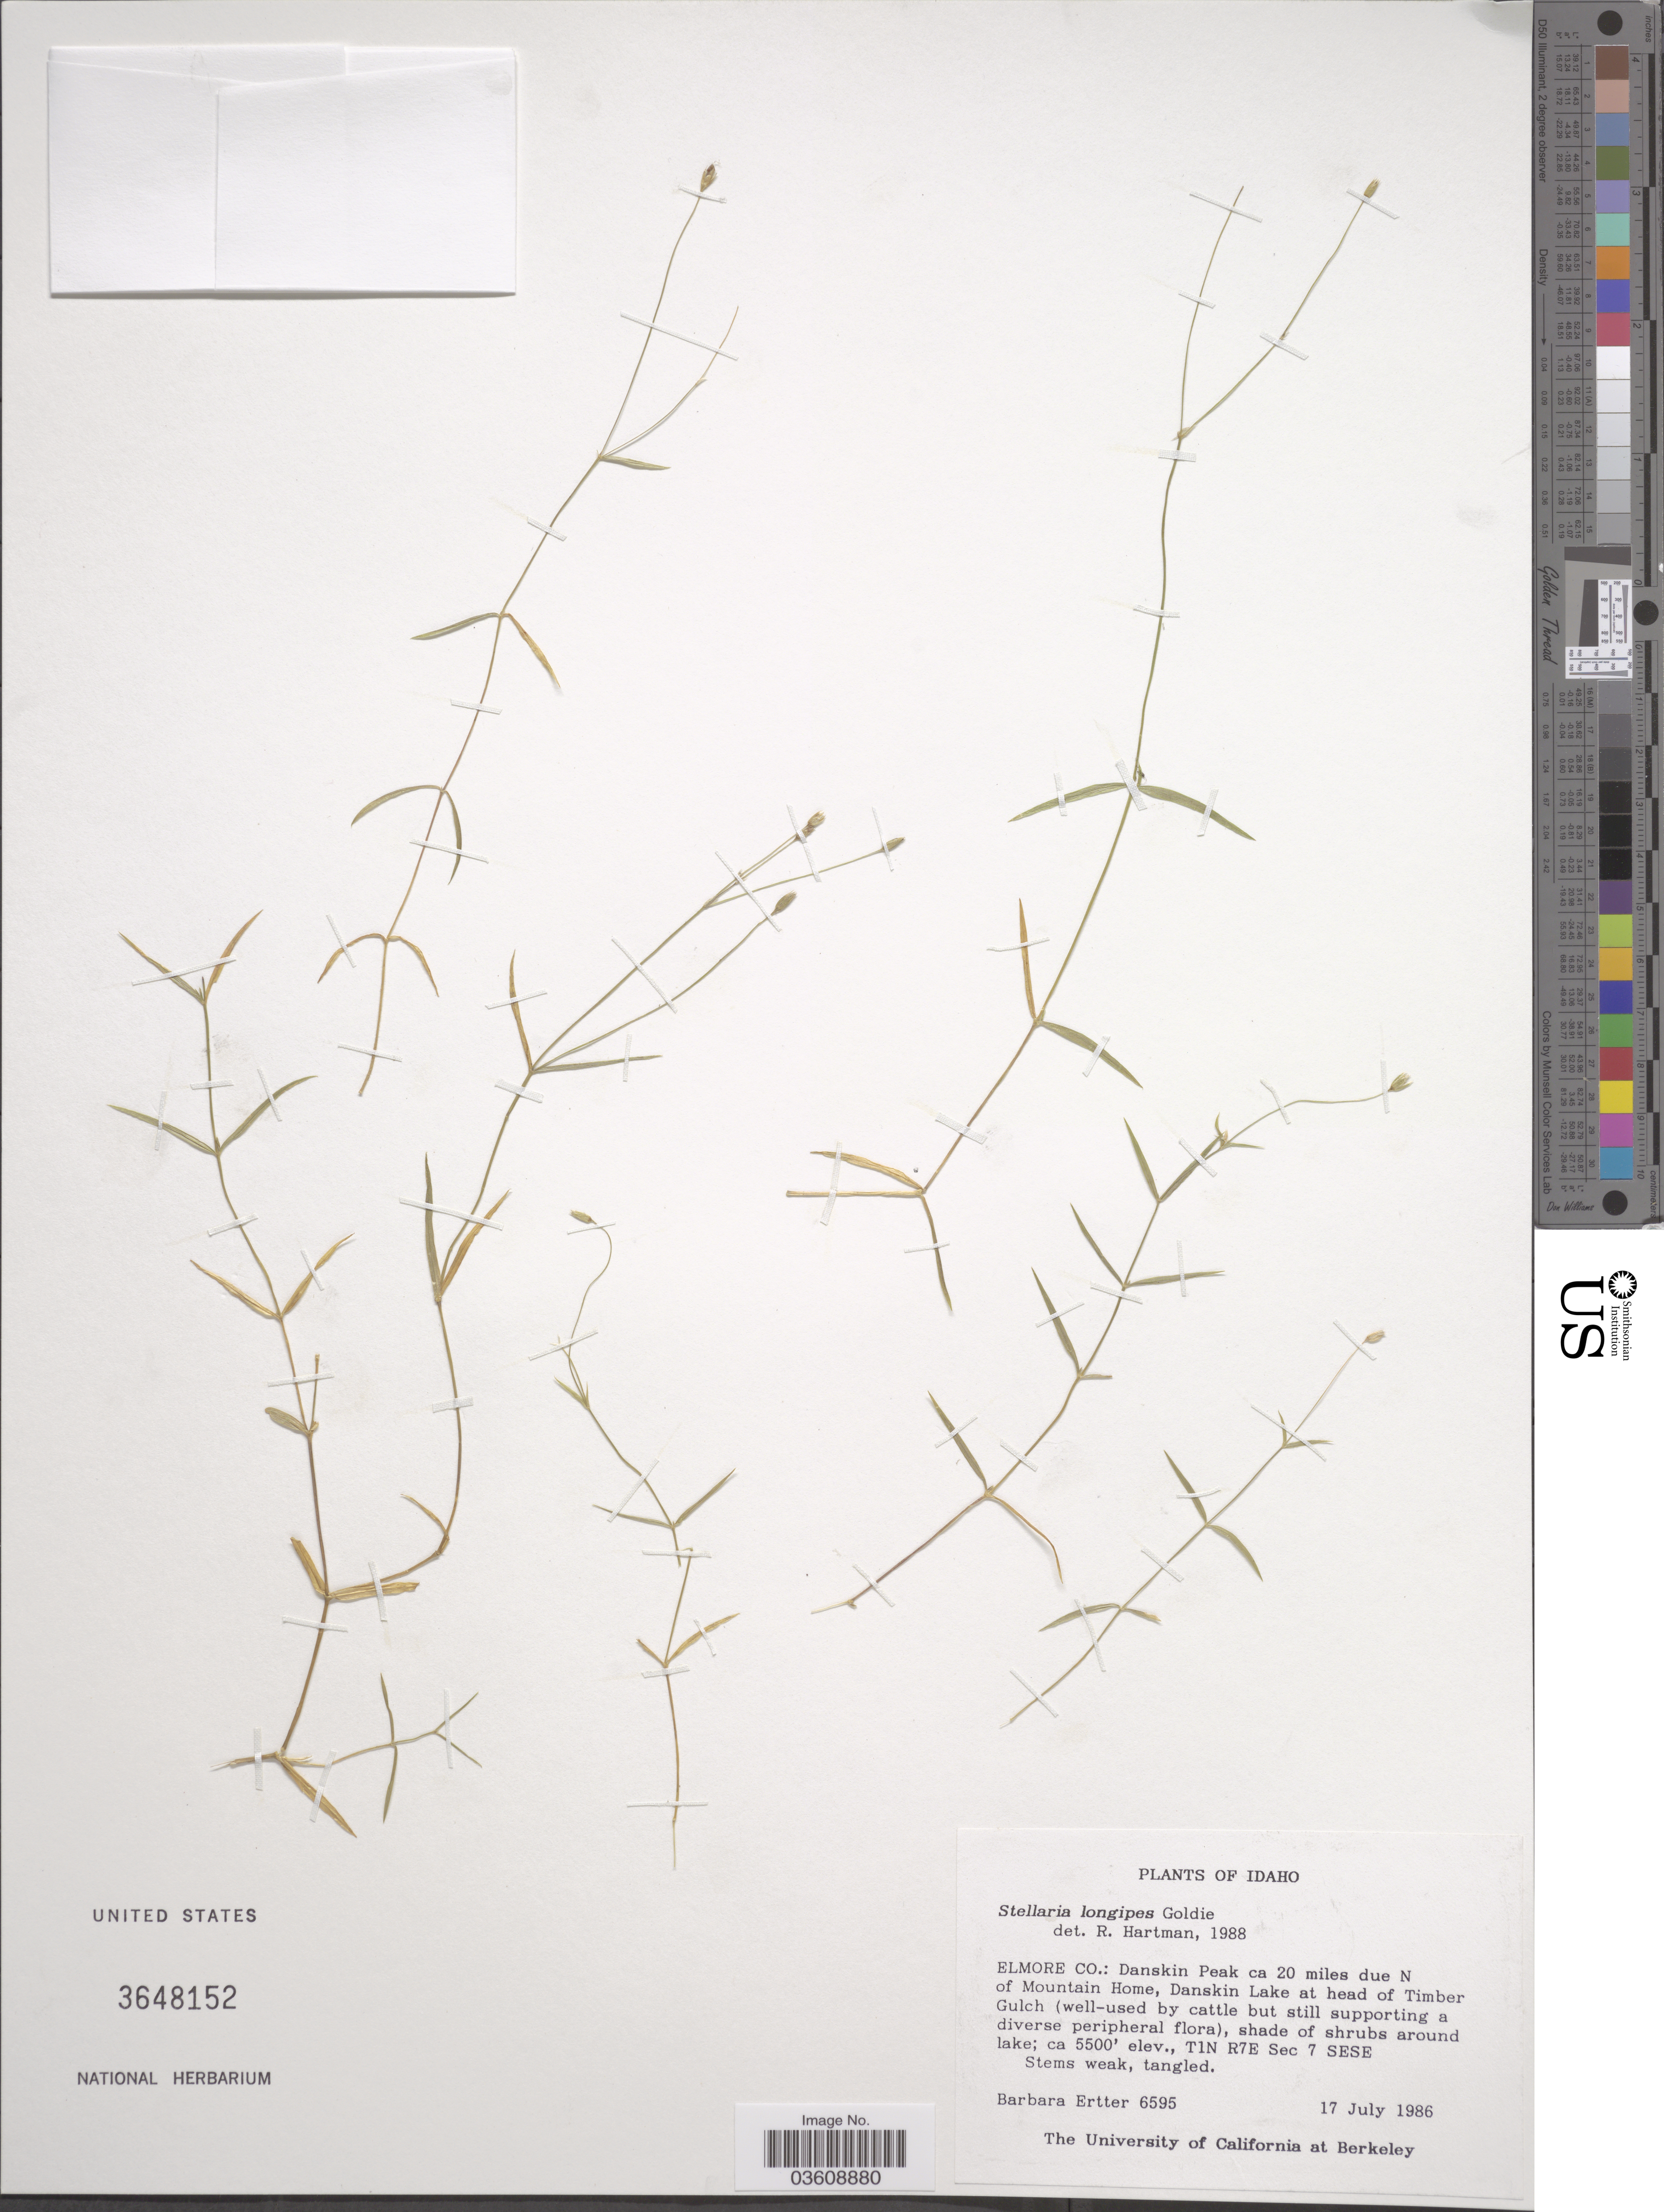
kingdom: Plantae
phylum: Tracheophyta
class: Magnoliopsida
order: Caryophyllales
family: Caryophyllaceae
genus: Stellaria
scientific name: Stellaria longipes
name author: Goldie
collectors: B. Ertter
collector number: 6595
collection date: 1986-07-17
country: United States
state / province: Idaho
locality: Elmore Co.: Danskin Peak ca 20 miles due N of Mountain Home, Danskin Lake at head of Timber Gulch, T1N R7E Sec 7 SESE.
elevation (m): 1676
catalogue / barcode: US 3648152